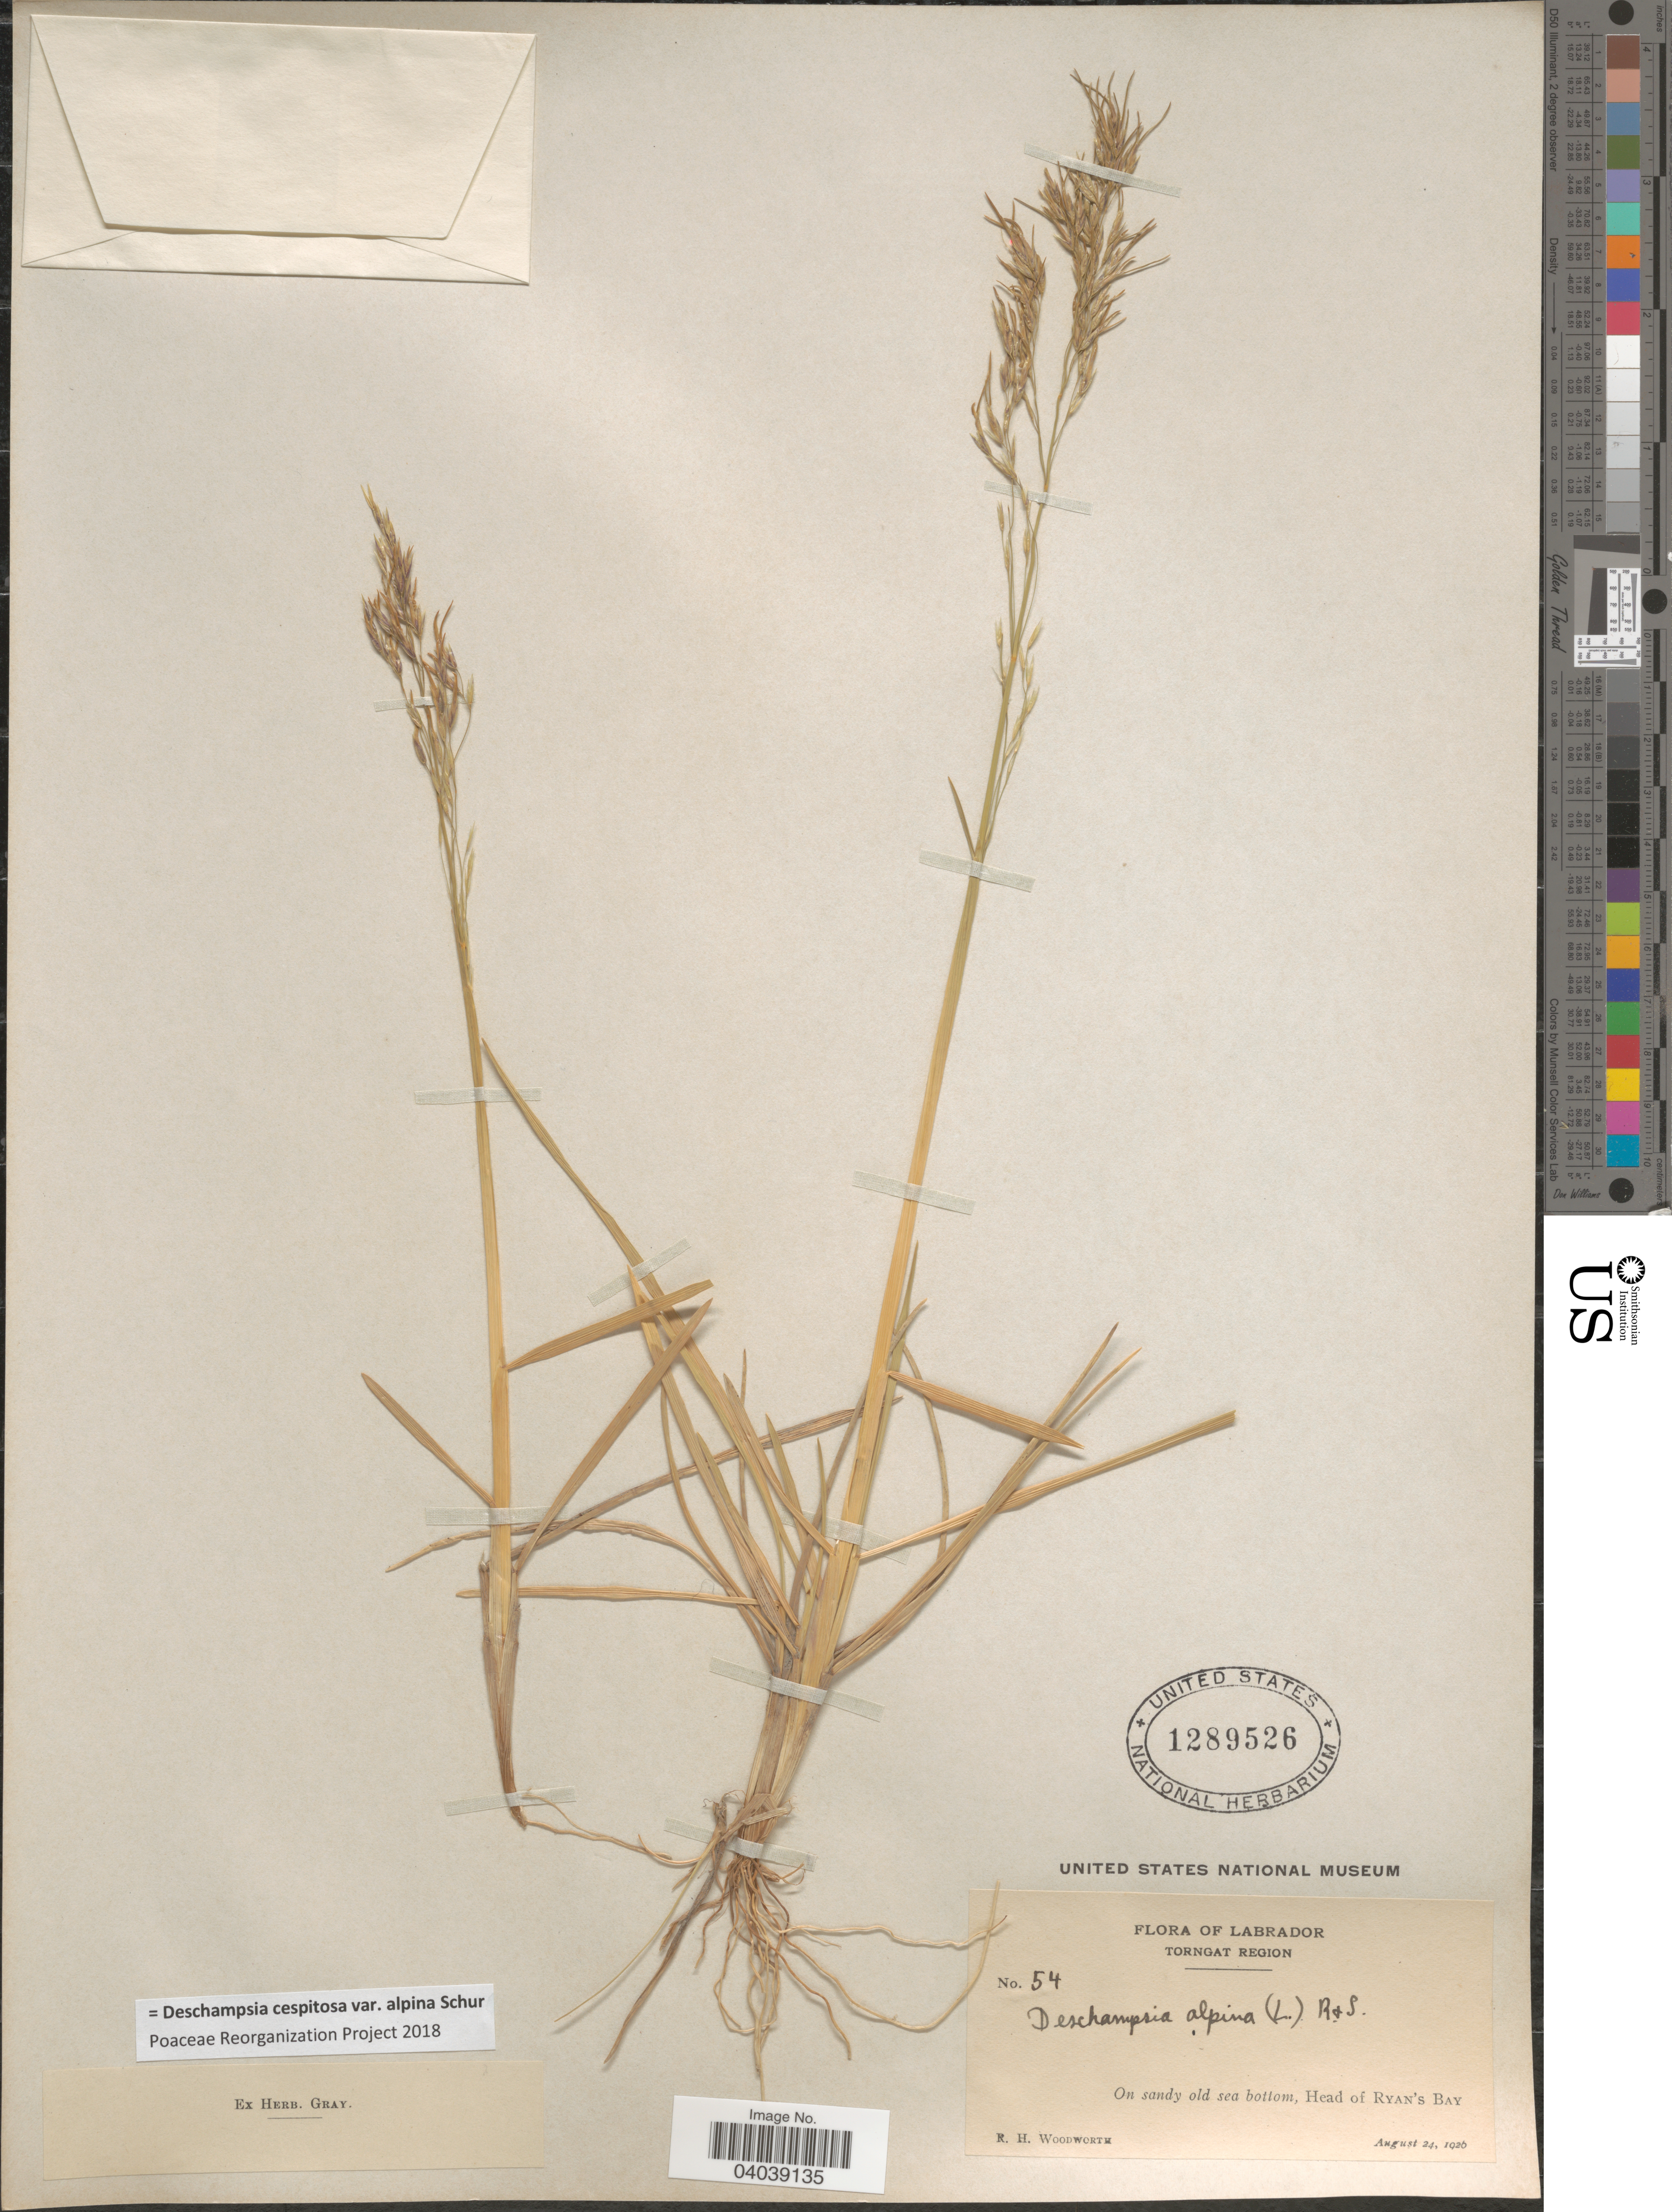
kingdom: Plantae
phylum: Tracheophyta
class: Liliopsida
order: Poales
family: Poaceae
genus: Deschampsia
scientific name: Deschampsia cespitosa var. alpina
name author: Vasey ex W.J. Beal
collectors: R. Woodworth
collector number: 54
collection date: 1926-08-24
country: Canada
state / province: Newfoundland and Labrador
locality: Labrador. Torngat Region. On sandy soil sea bottom, Head of Ryan's Bay.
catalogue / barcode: US 1289526